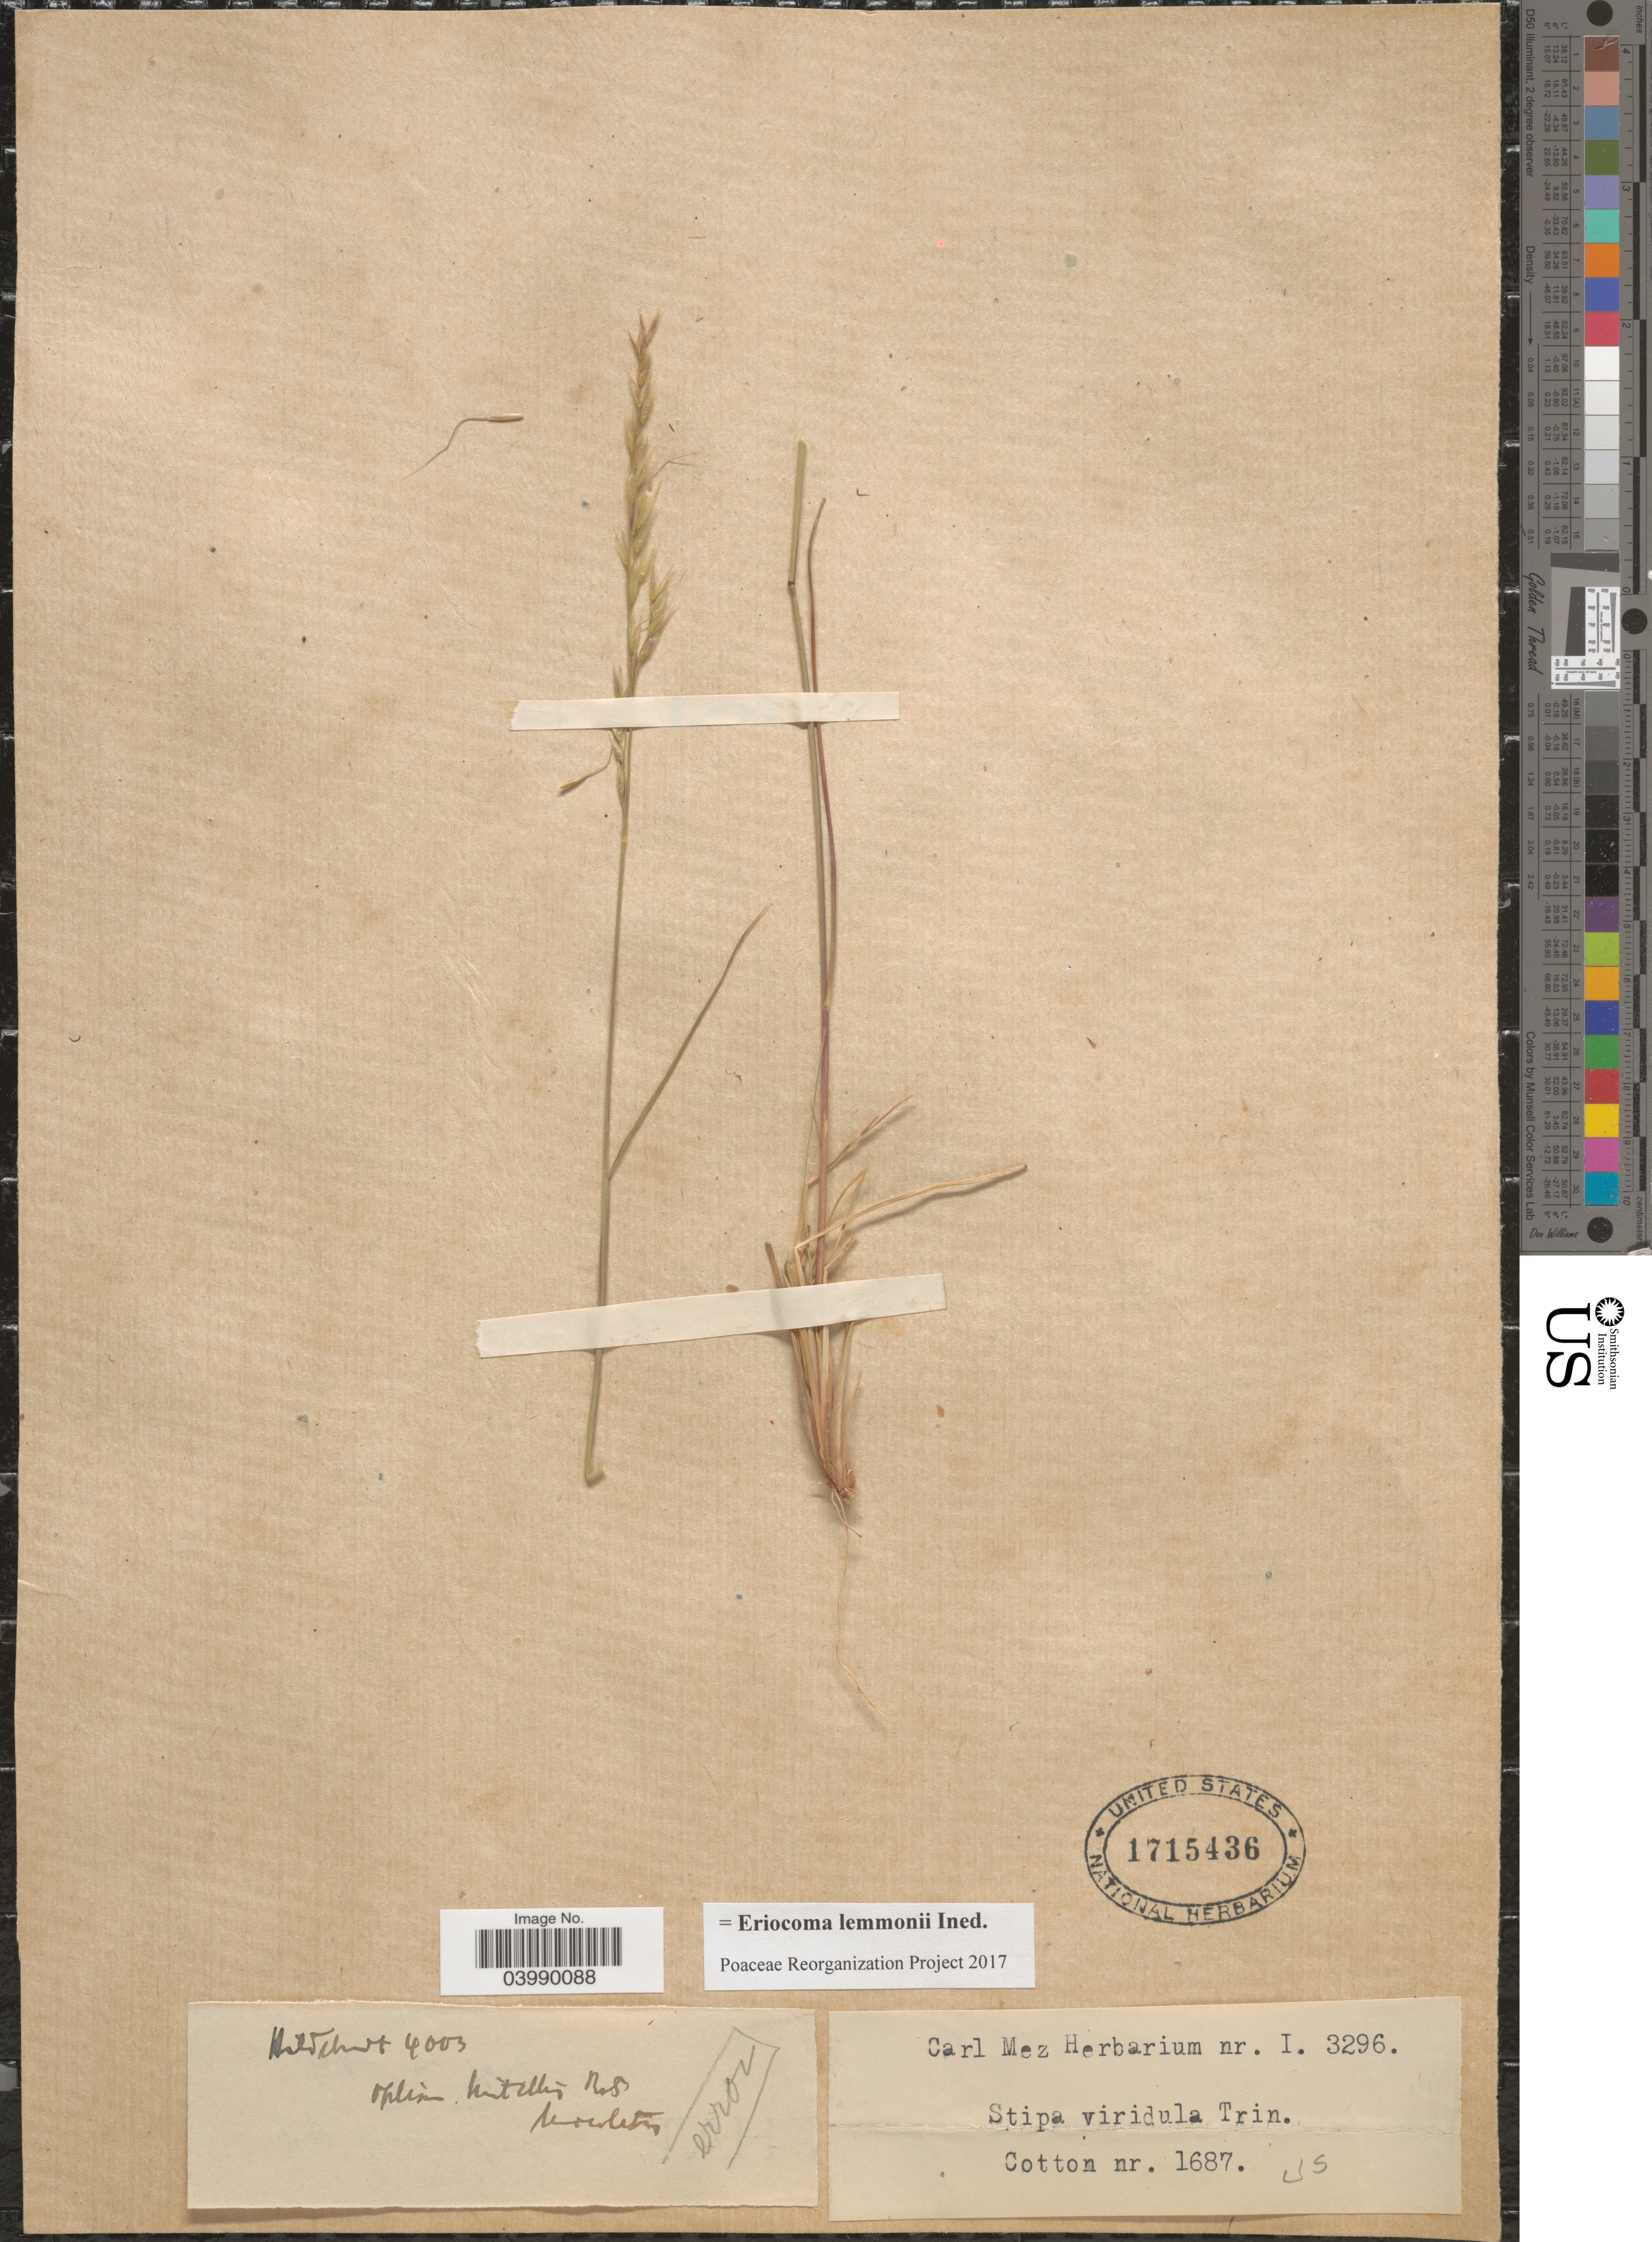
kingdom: Plantae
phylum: Tracheophyta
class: Liliopsida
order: Poales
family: Poaceae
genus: Eriocoma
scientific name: Eriocoma lemmonii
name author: (Vasey) Romasch.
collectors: Cotton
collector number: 1687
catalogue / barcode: US 1715436